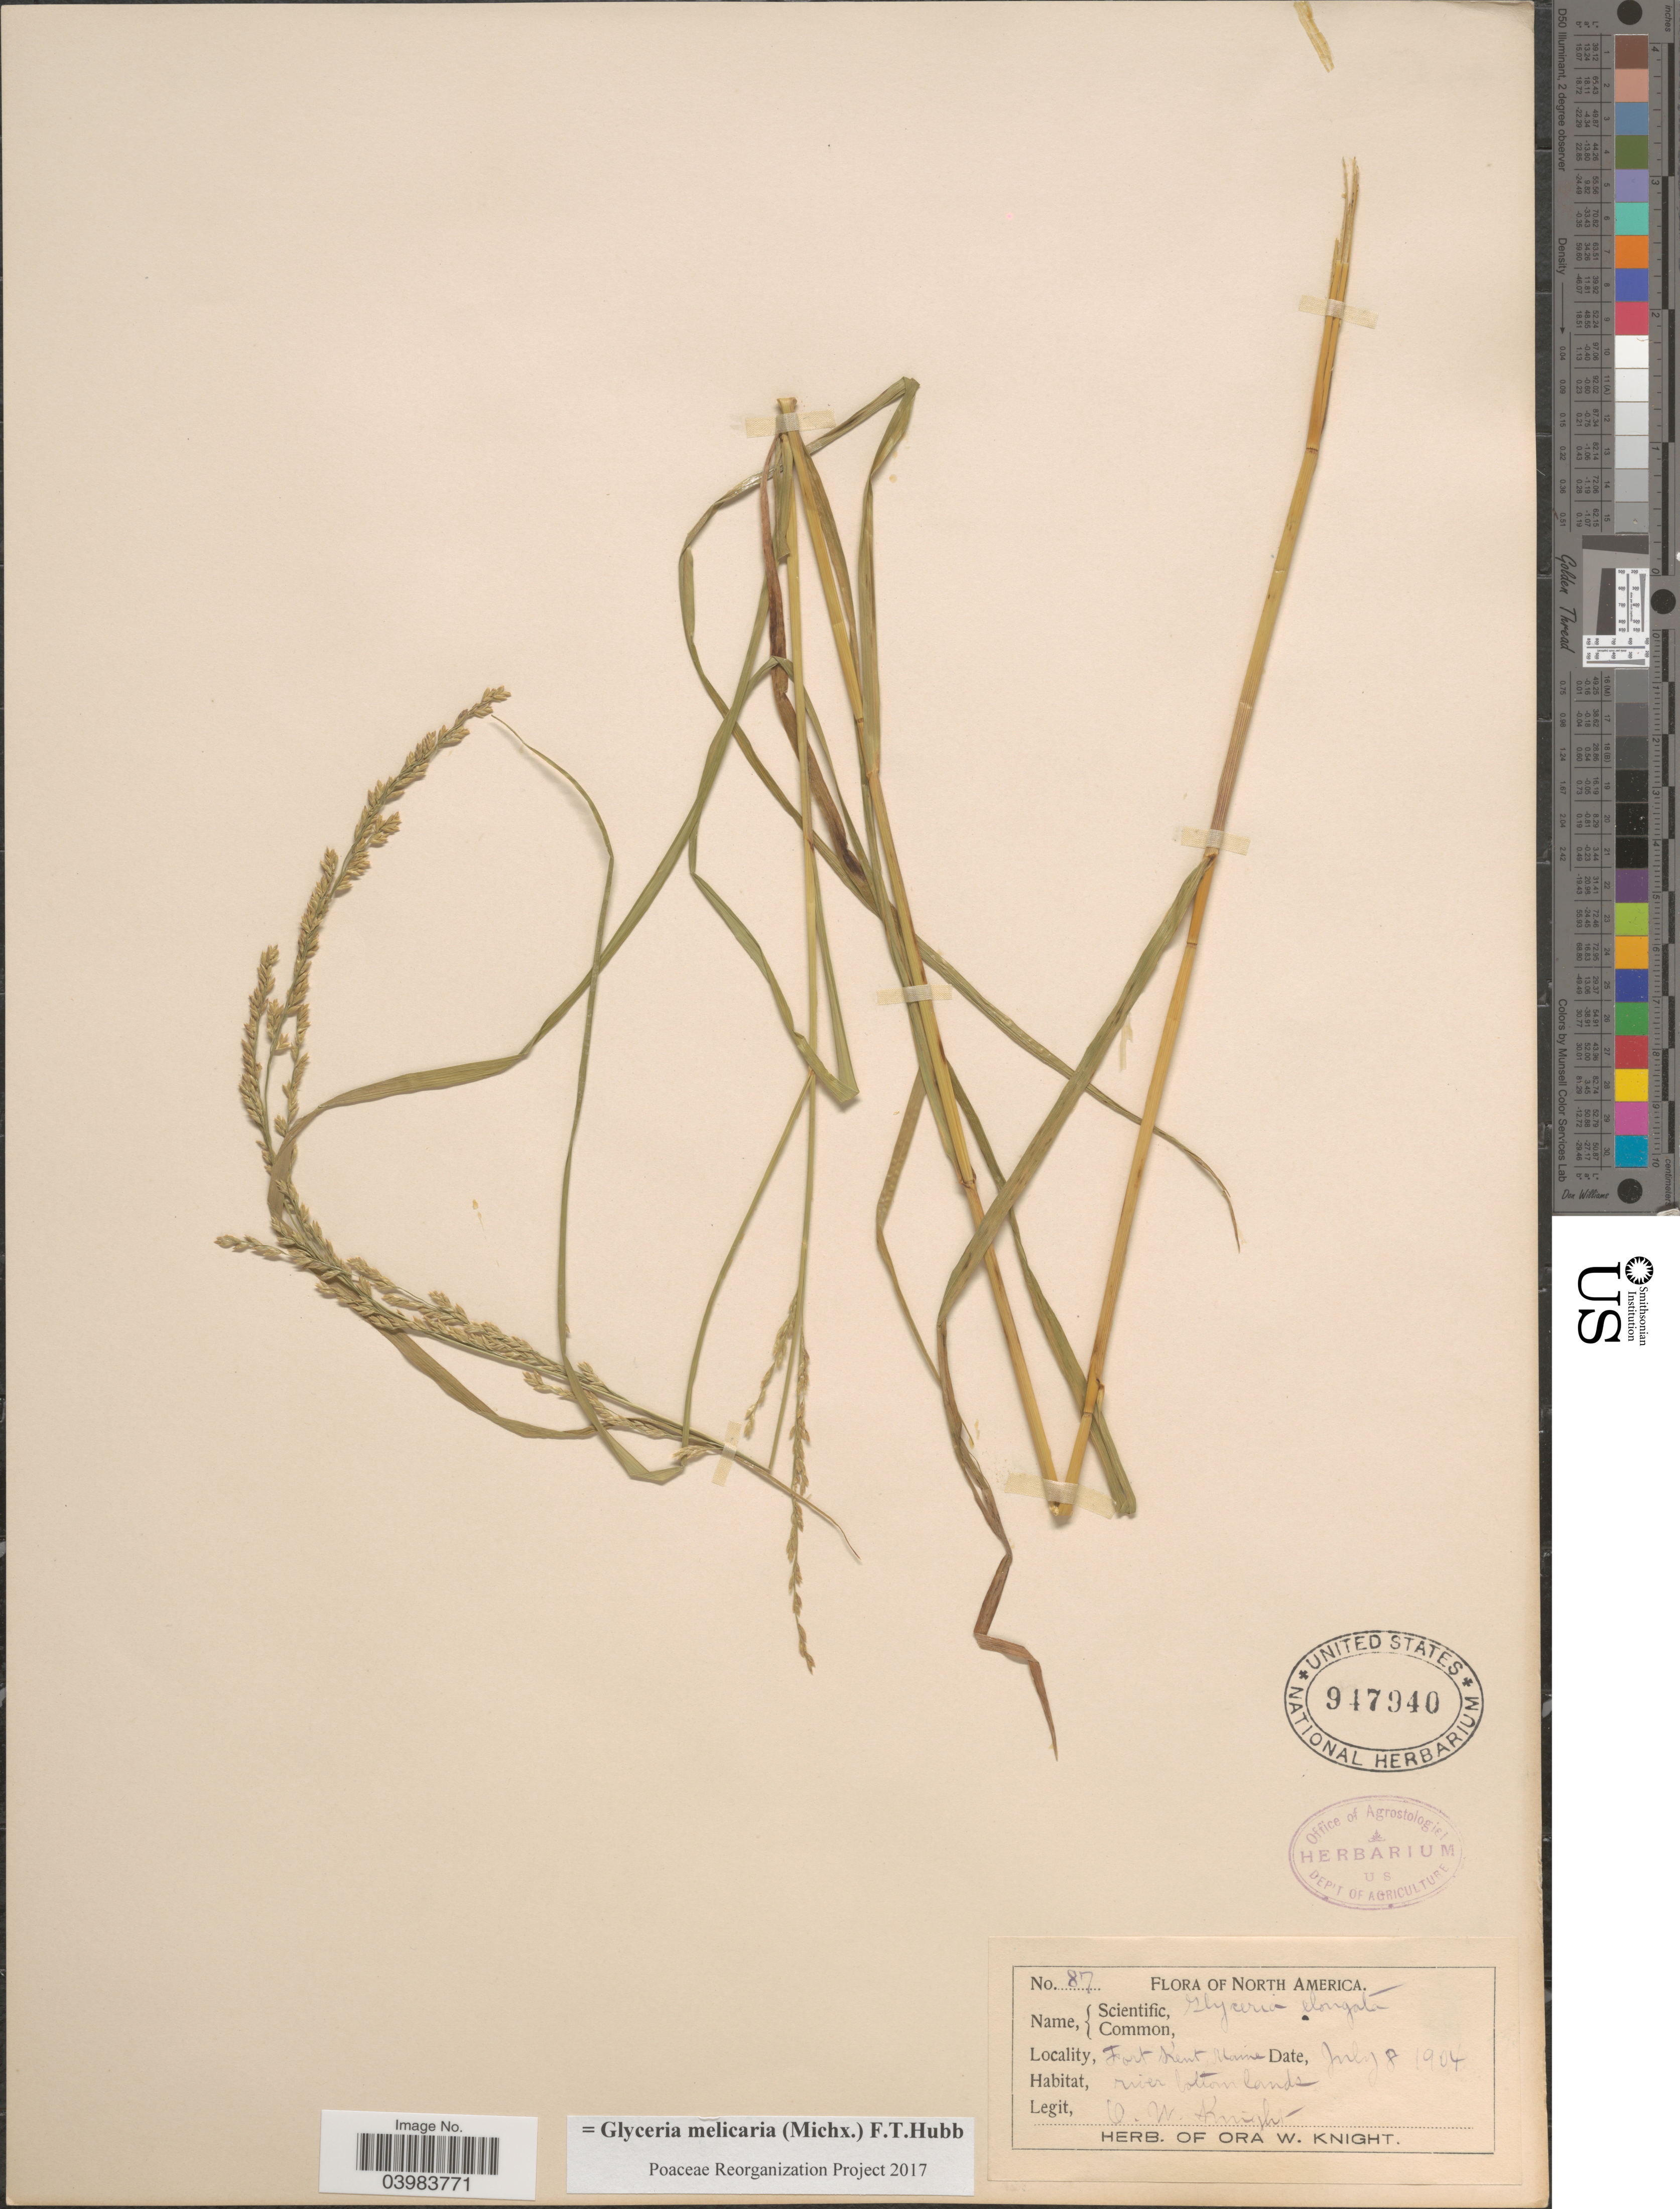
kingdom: Plantae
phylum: Tracheophyta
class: Liliopsida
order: Poales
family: Poaceae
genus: Glyceria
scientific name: Glyceria melicaria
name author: (Michx.) F.T. Hubb.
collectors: O. Knight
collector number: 87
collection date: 1904-07-08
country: United States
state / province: Maine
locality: Fort Kent.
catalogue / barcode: US 947940